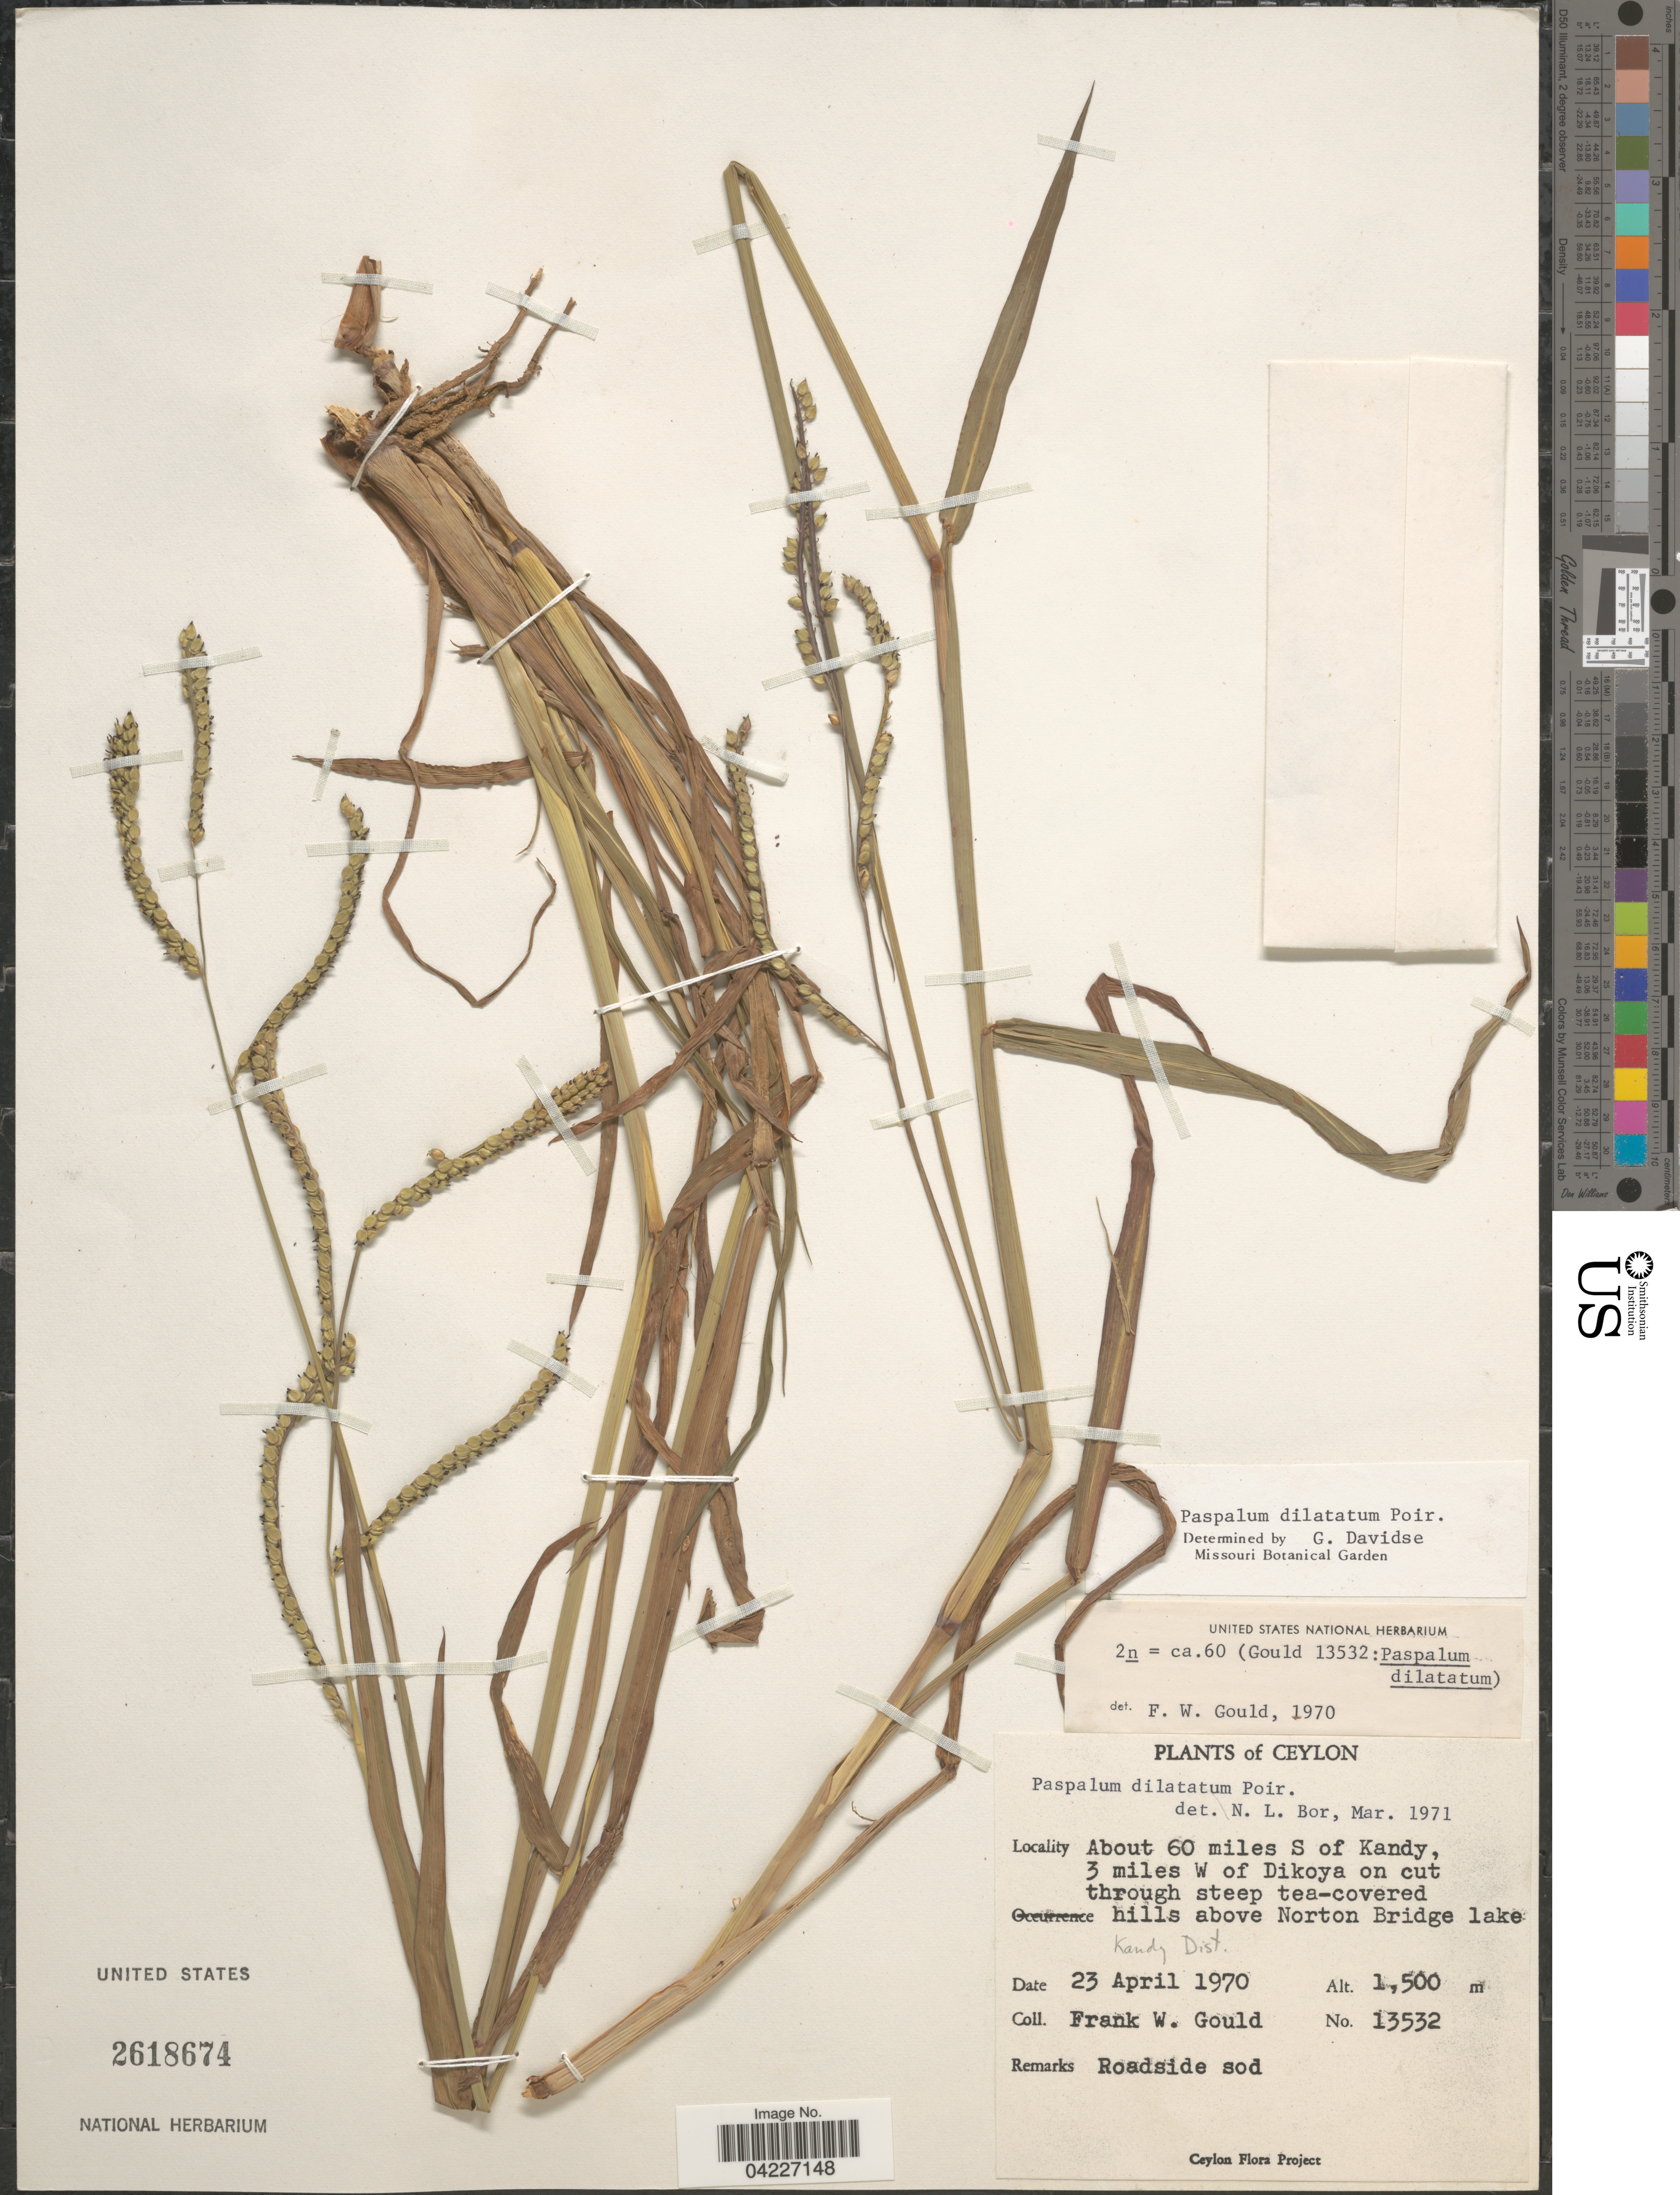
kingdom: Plantae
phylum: Tracheophyta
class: Liliopsida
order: Poales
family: Poaceae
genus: Paspalum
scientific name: Paspalum dilatatum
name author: Poir.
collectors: F. W. Gould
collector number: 13532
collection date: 1970-04-23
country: Sri Lanka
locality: Ceylon. About 60 miles S of Kandy, 3 miles W of Dikoya on cut through steep tea-covered hills above Norton Bridge lake. Kandy Dist.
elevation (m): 1500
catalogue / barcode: US 2618674